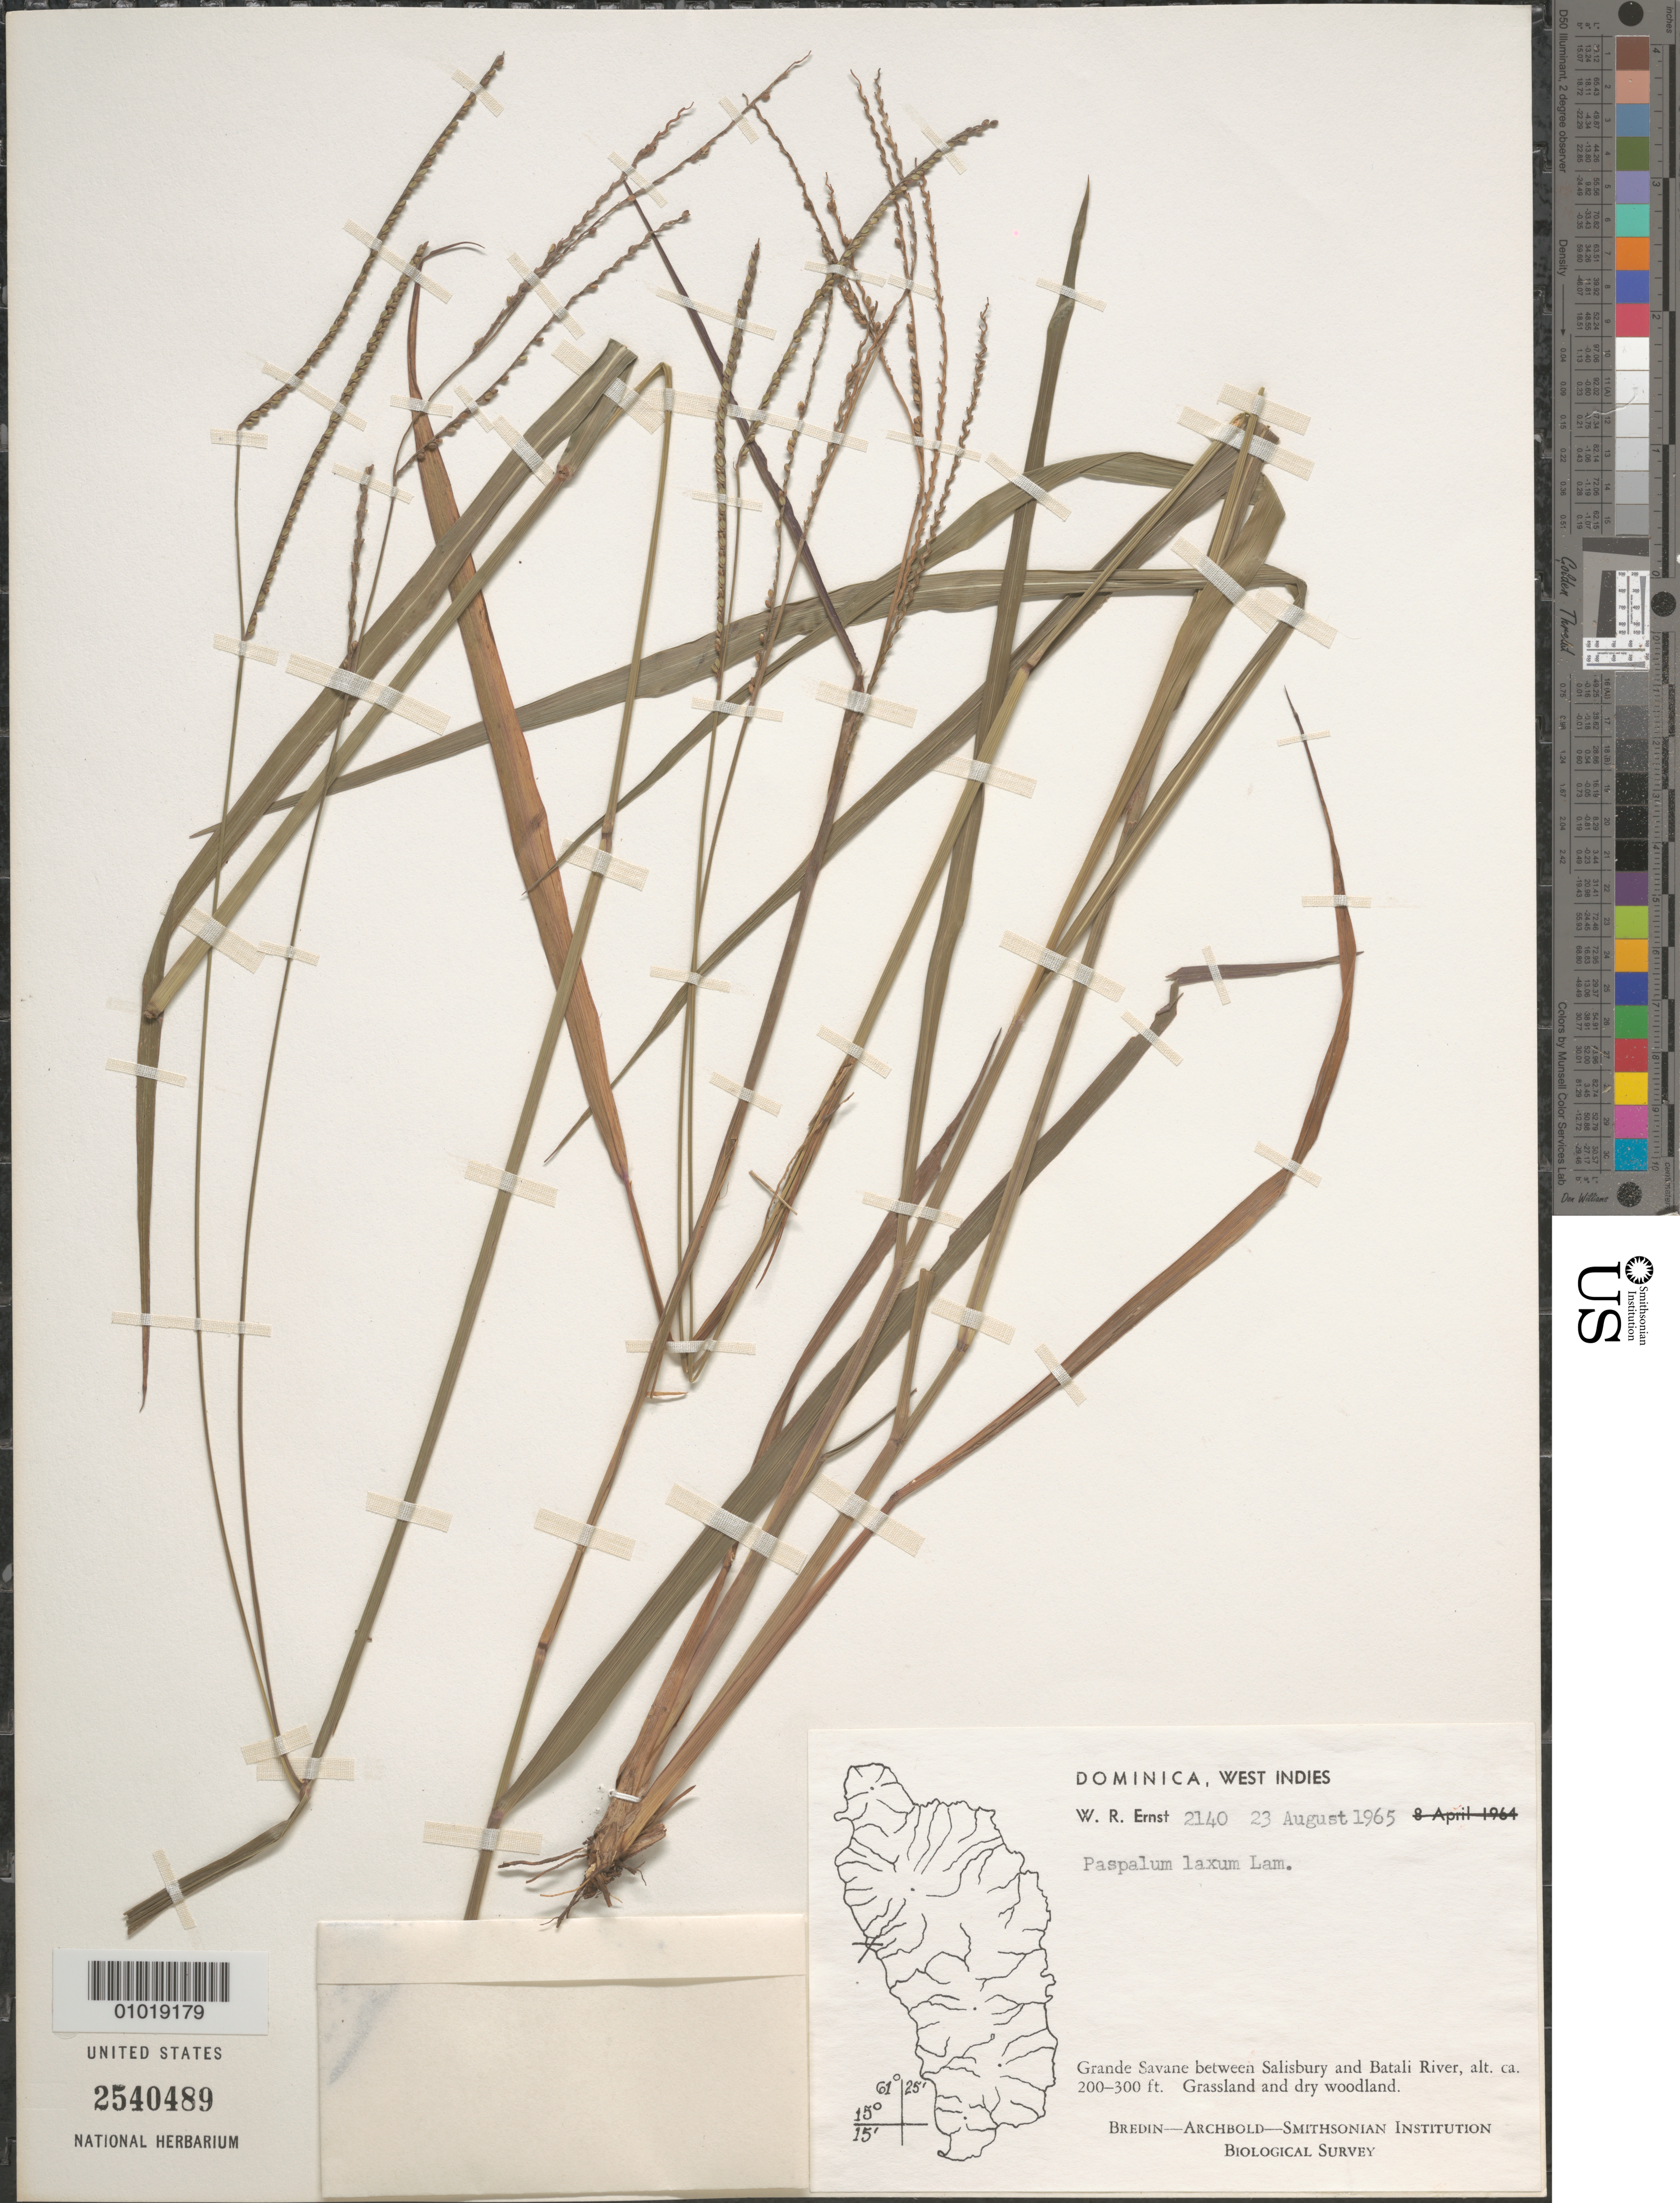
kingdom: Plantae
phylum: Tracheophyta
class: Liliopsida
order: Poales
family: Poaceae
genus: Paspalum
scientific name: Paspalum laxum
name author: Lam.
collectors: W. R. Ernst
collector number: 2140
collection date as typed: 23 Aug 1965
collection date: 1965-08-23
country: Dominica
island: Dominica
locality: Grande Savane between Salisbury and Batali River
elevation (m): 61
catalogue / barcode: US 2540489